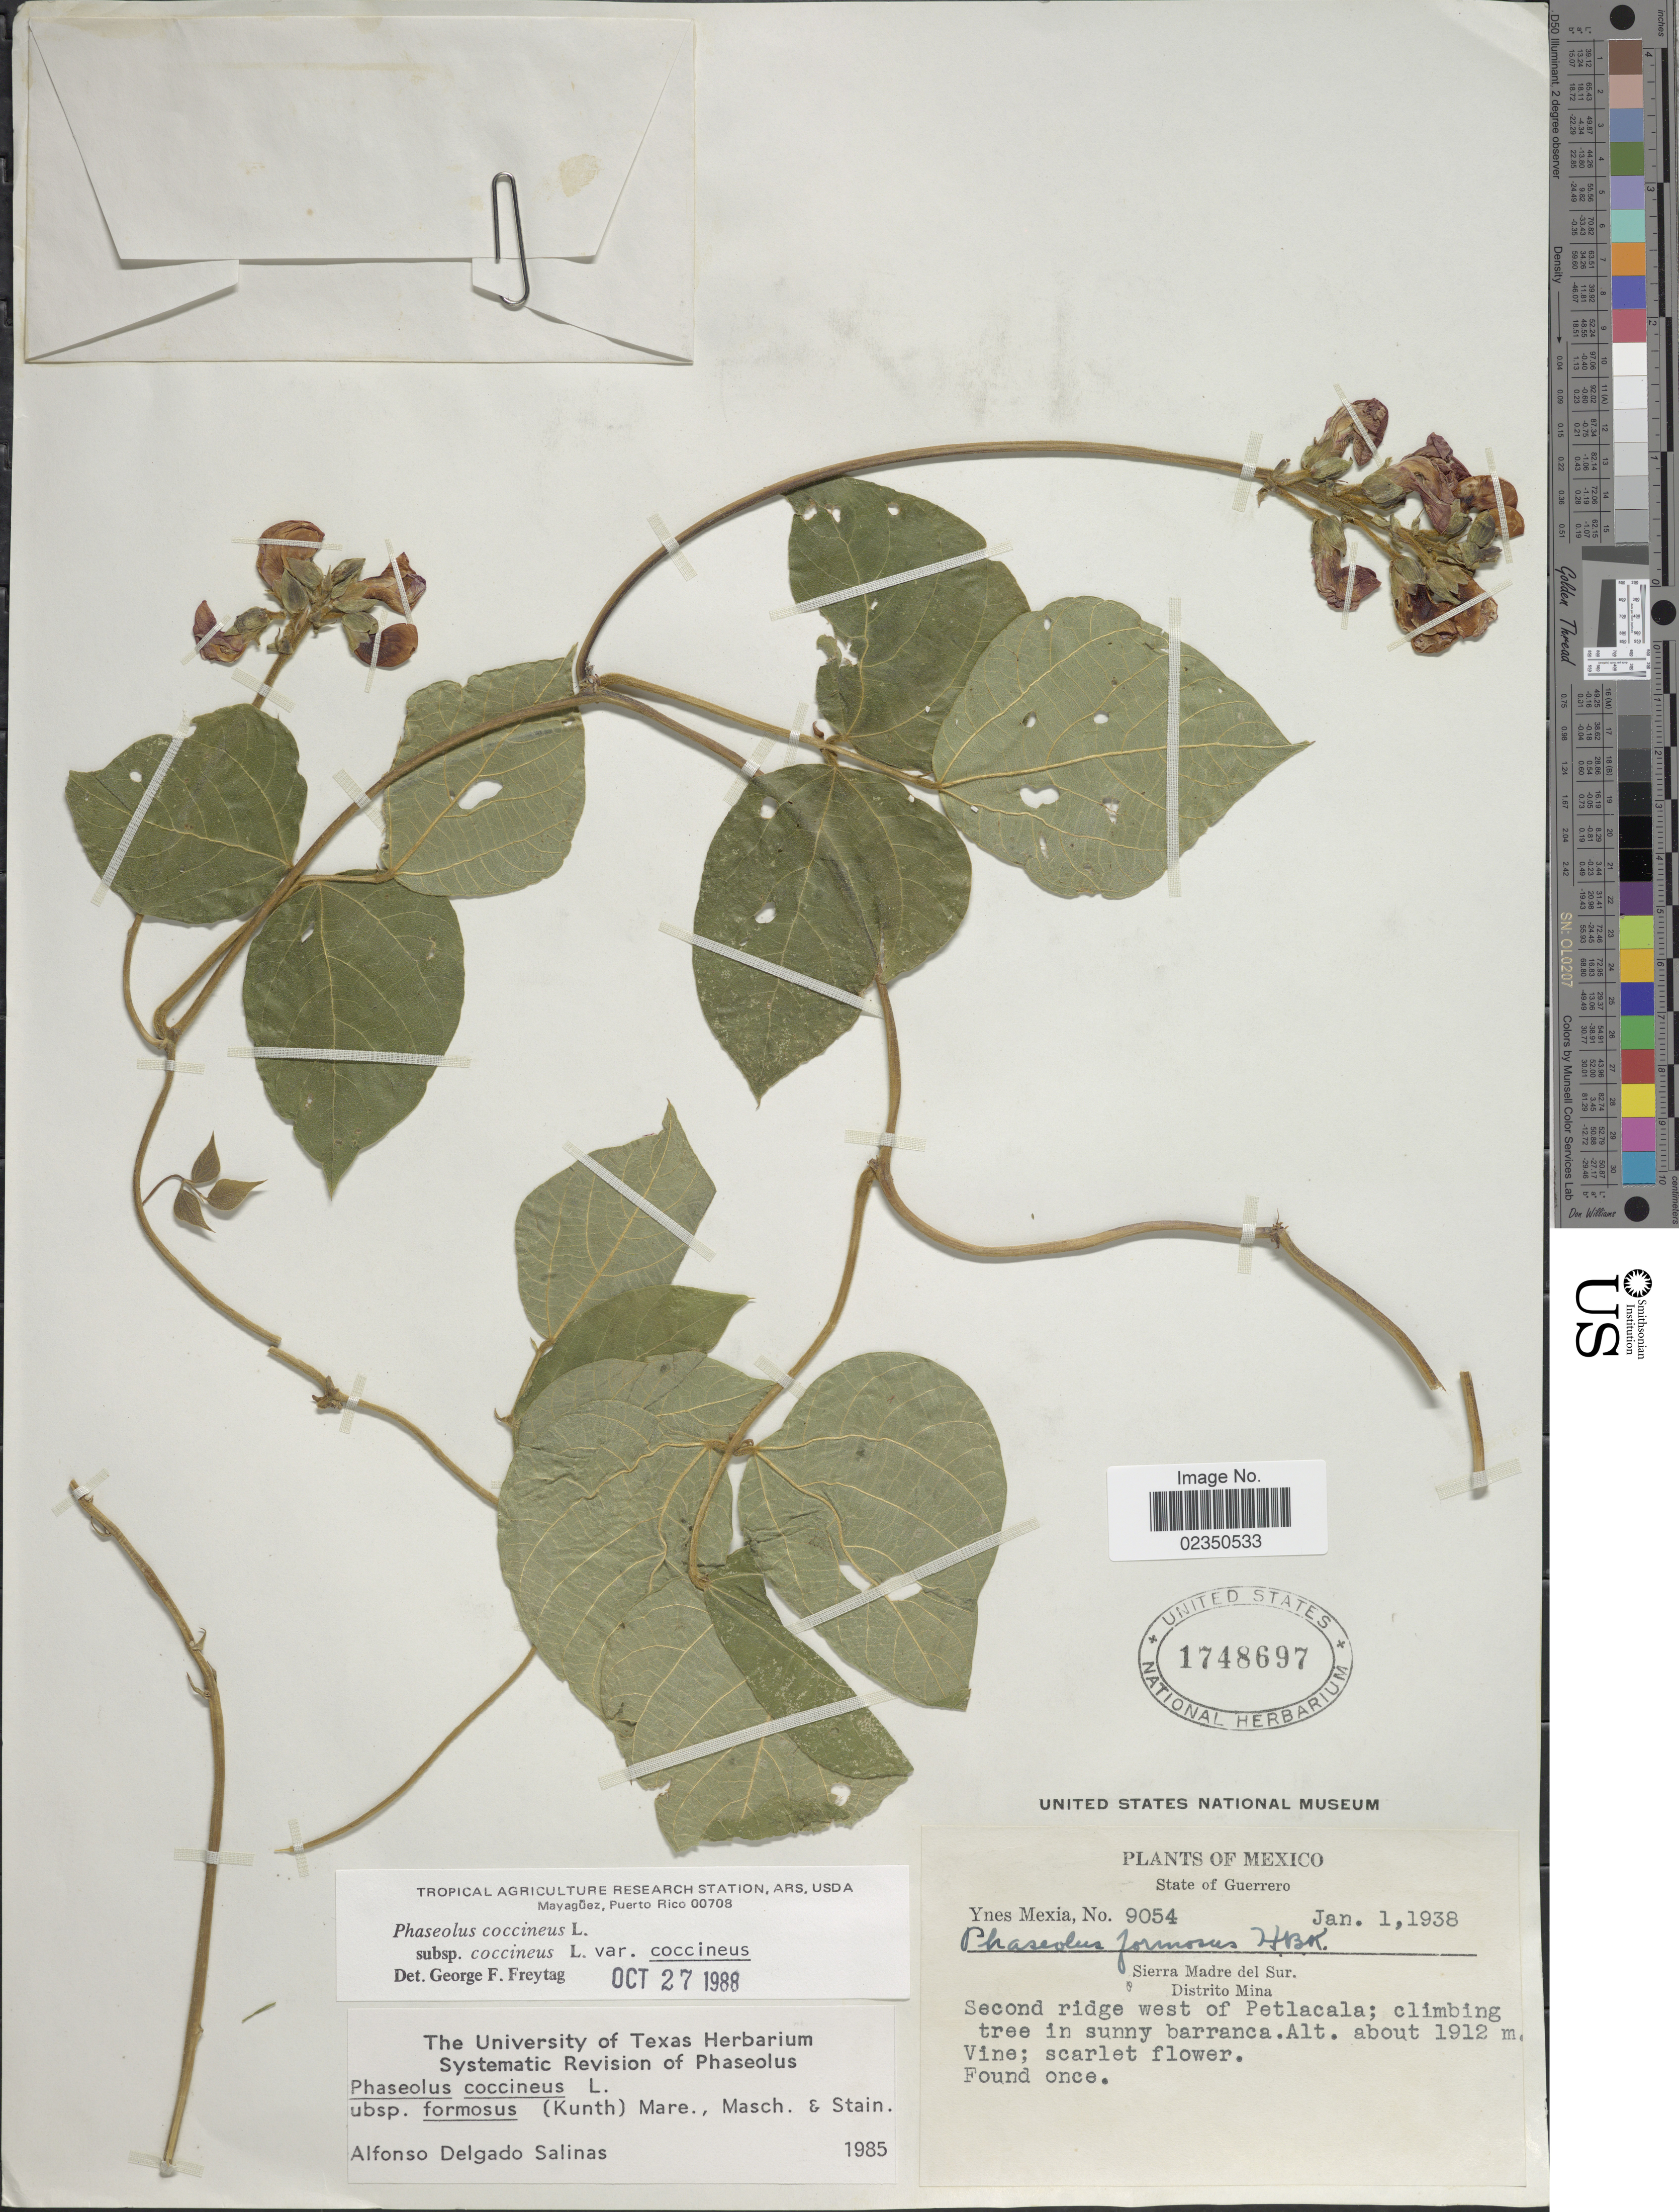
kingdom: Plantae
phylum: Tracheophyta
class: Magnoliopsida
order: Fabales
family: Fabaceae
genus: Phaseolus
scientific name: Phaseolus coccineus var. coccineus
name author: L.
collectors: Y. Mexia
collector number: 9054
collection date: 1938-01-01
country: Mexico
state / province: Guerrero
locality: Second ridge west of Petlacala; climbing tree in sunny barranca.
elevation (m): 1912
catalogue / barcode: US 1748697